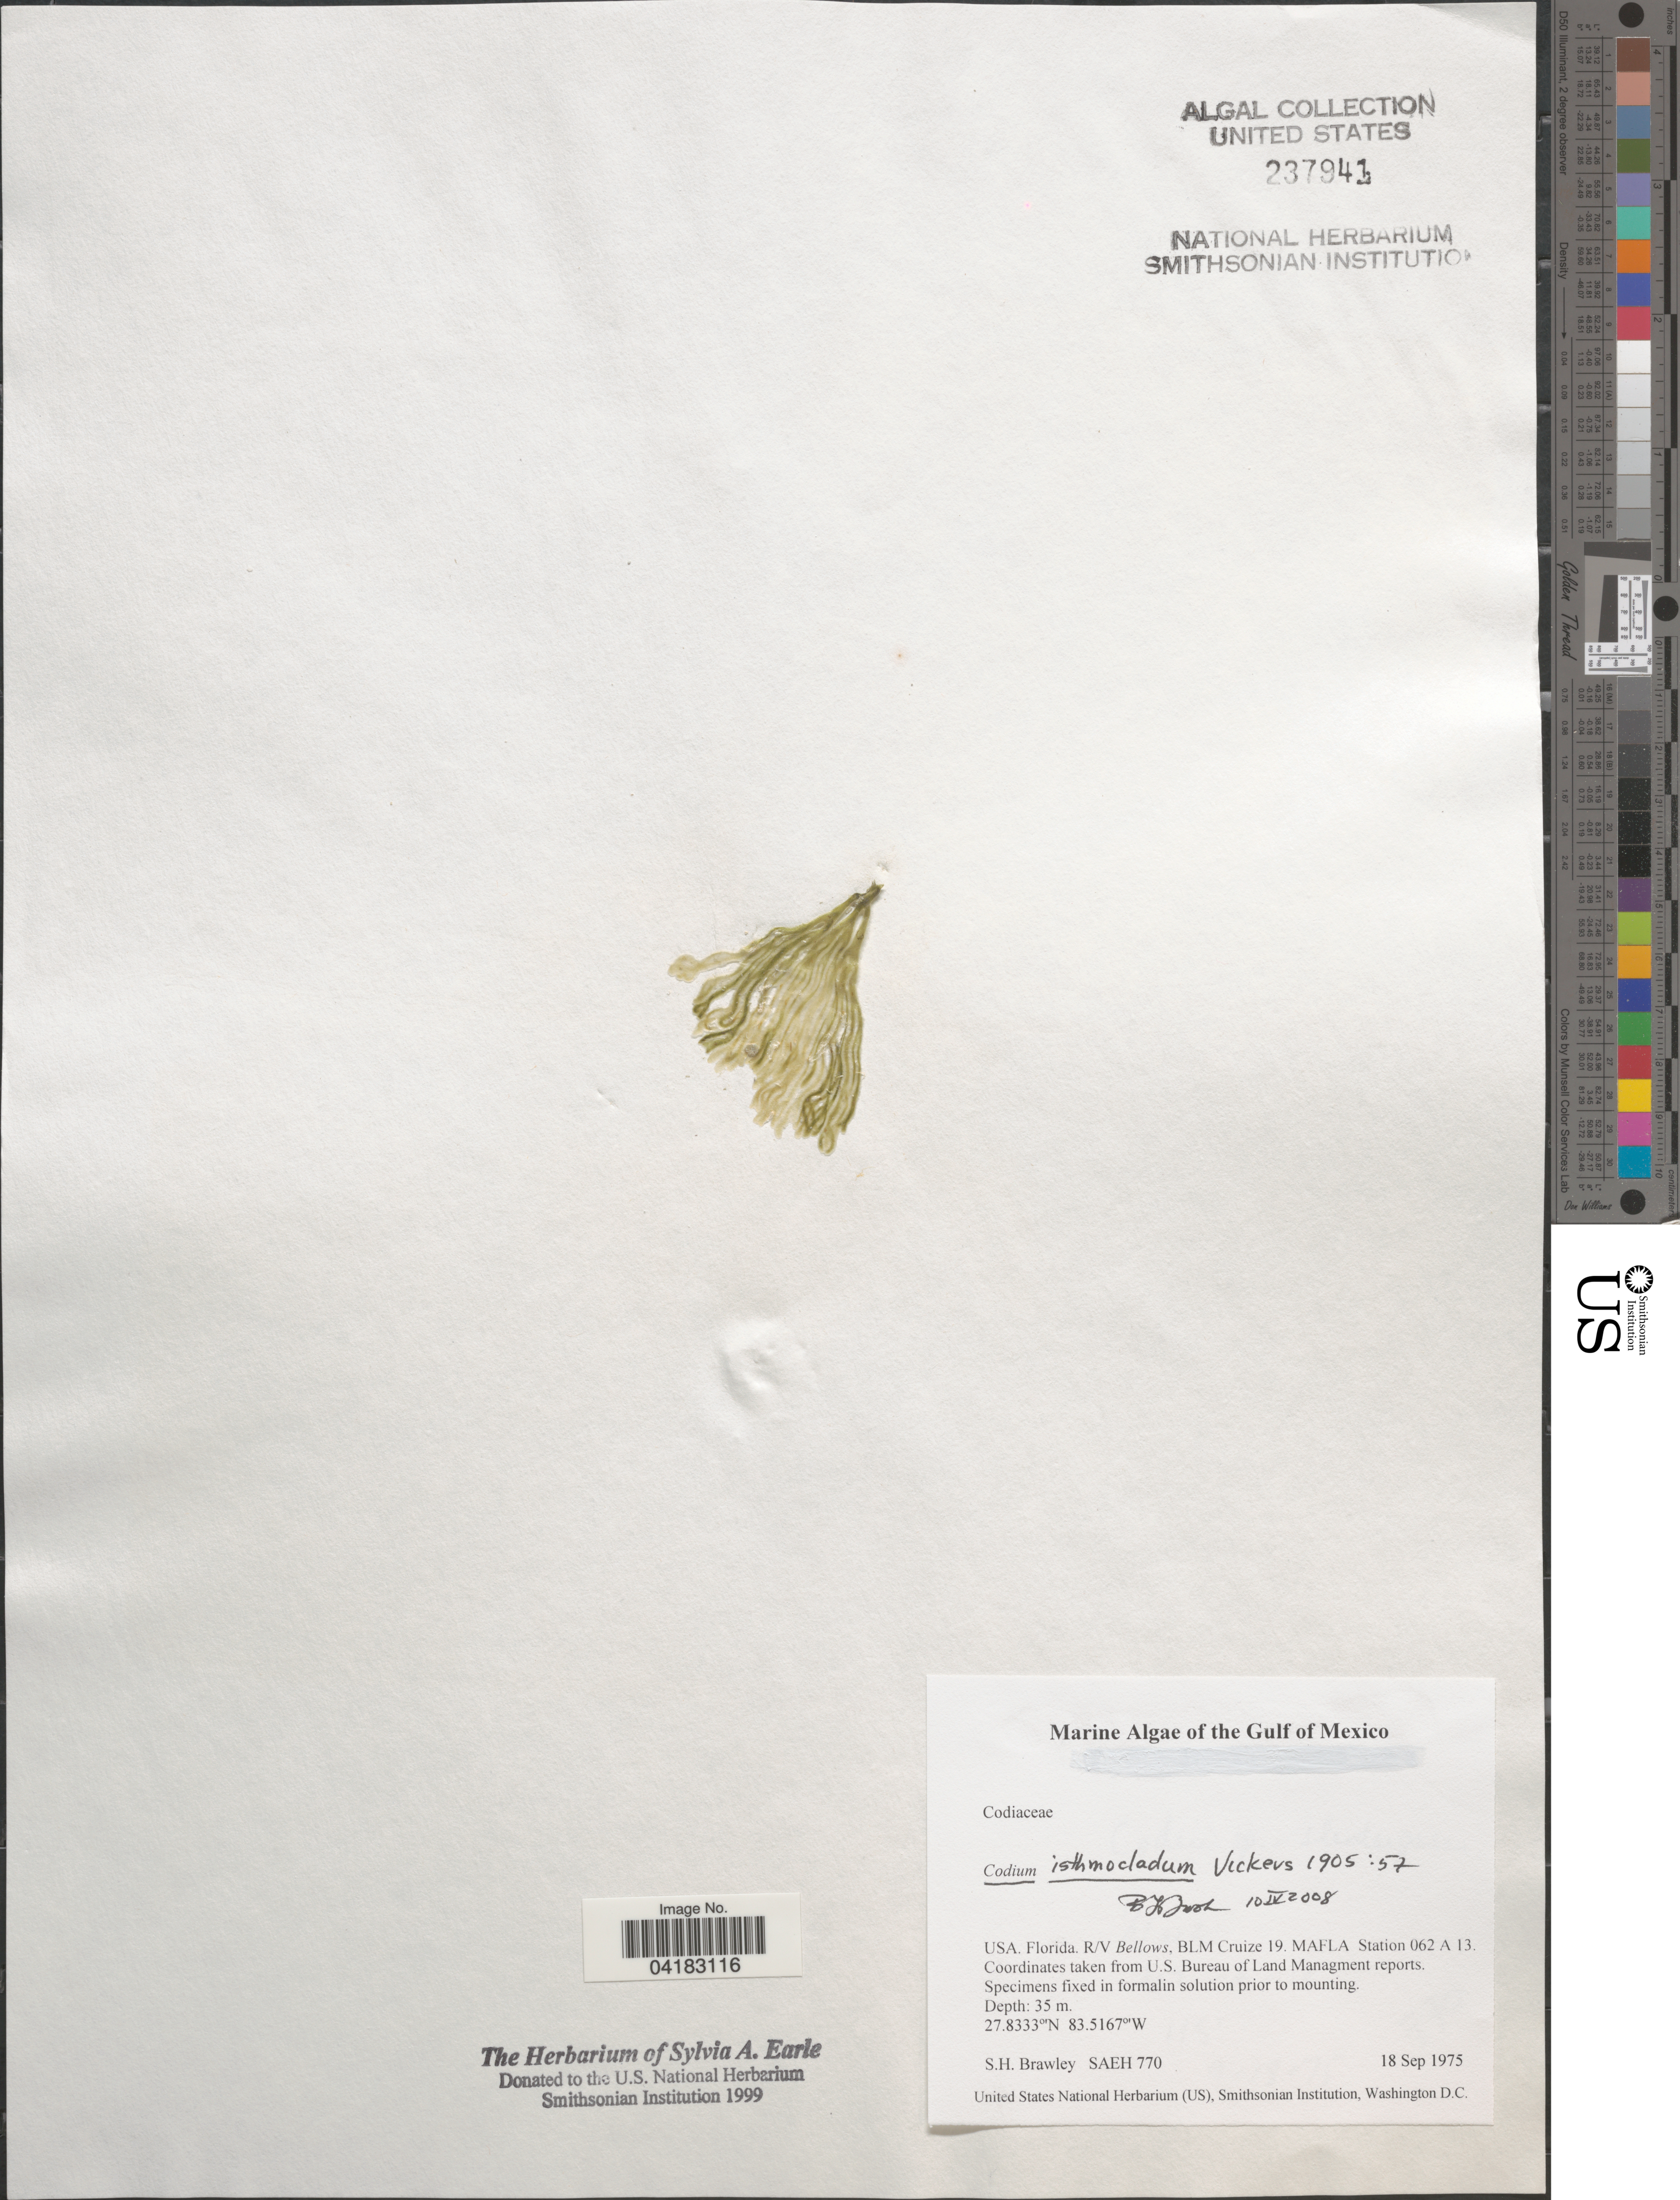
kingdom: Plantae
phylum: Chlorophyta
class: Ulvophyceae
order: Bryopsidales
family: Codiaceae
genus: Codium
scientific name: Codium isthmocladum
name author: Vickers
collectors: S. Brawley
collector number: SAEH770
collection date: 1975-09-18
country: United States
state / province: Florida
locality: Gulf of Mexico. R/V Bellows, BLM Cruize 19. MAFLA Station 062 A 13.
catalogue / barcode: US 237941